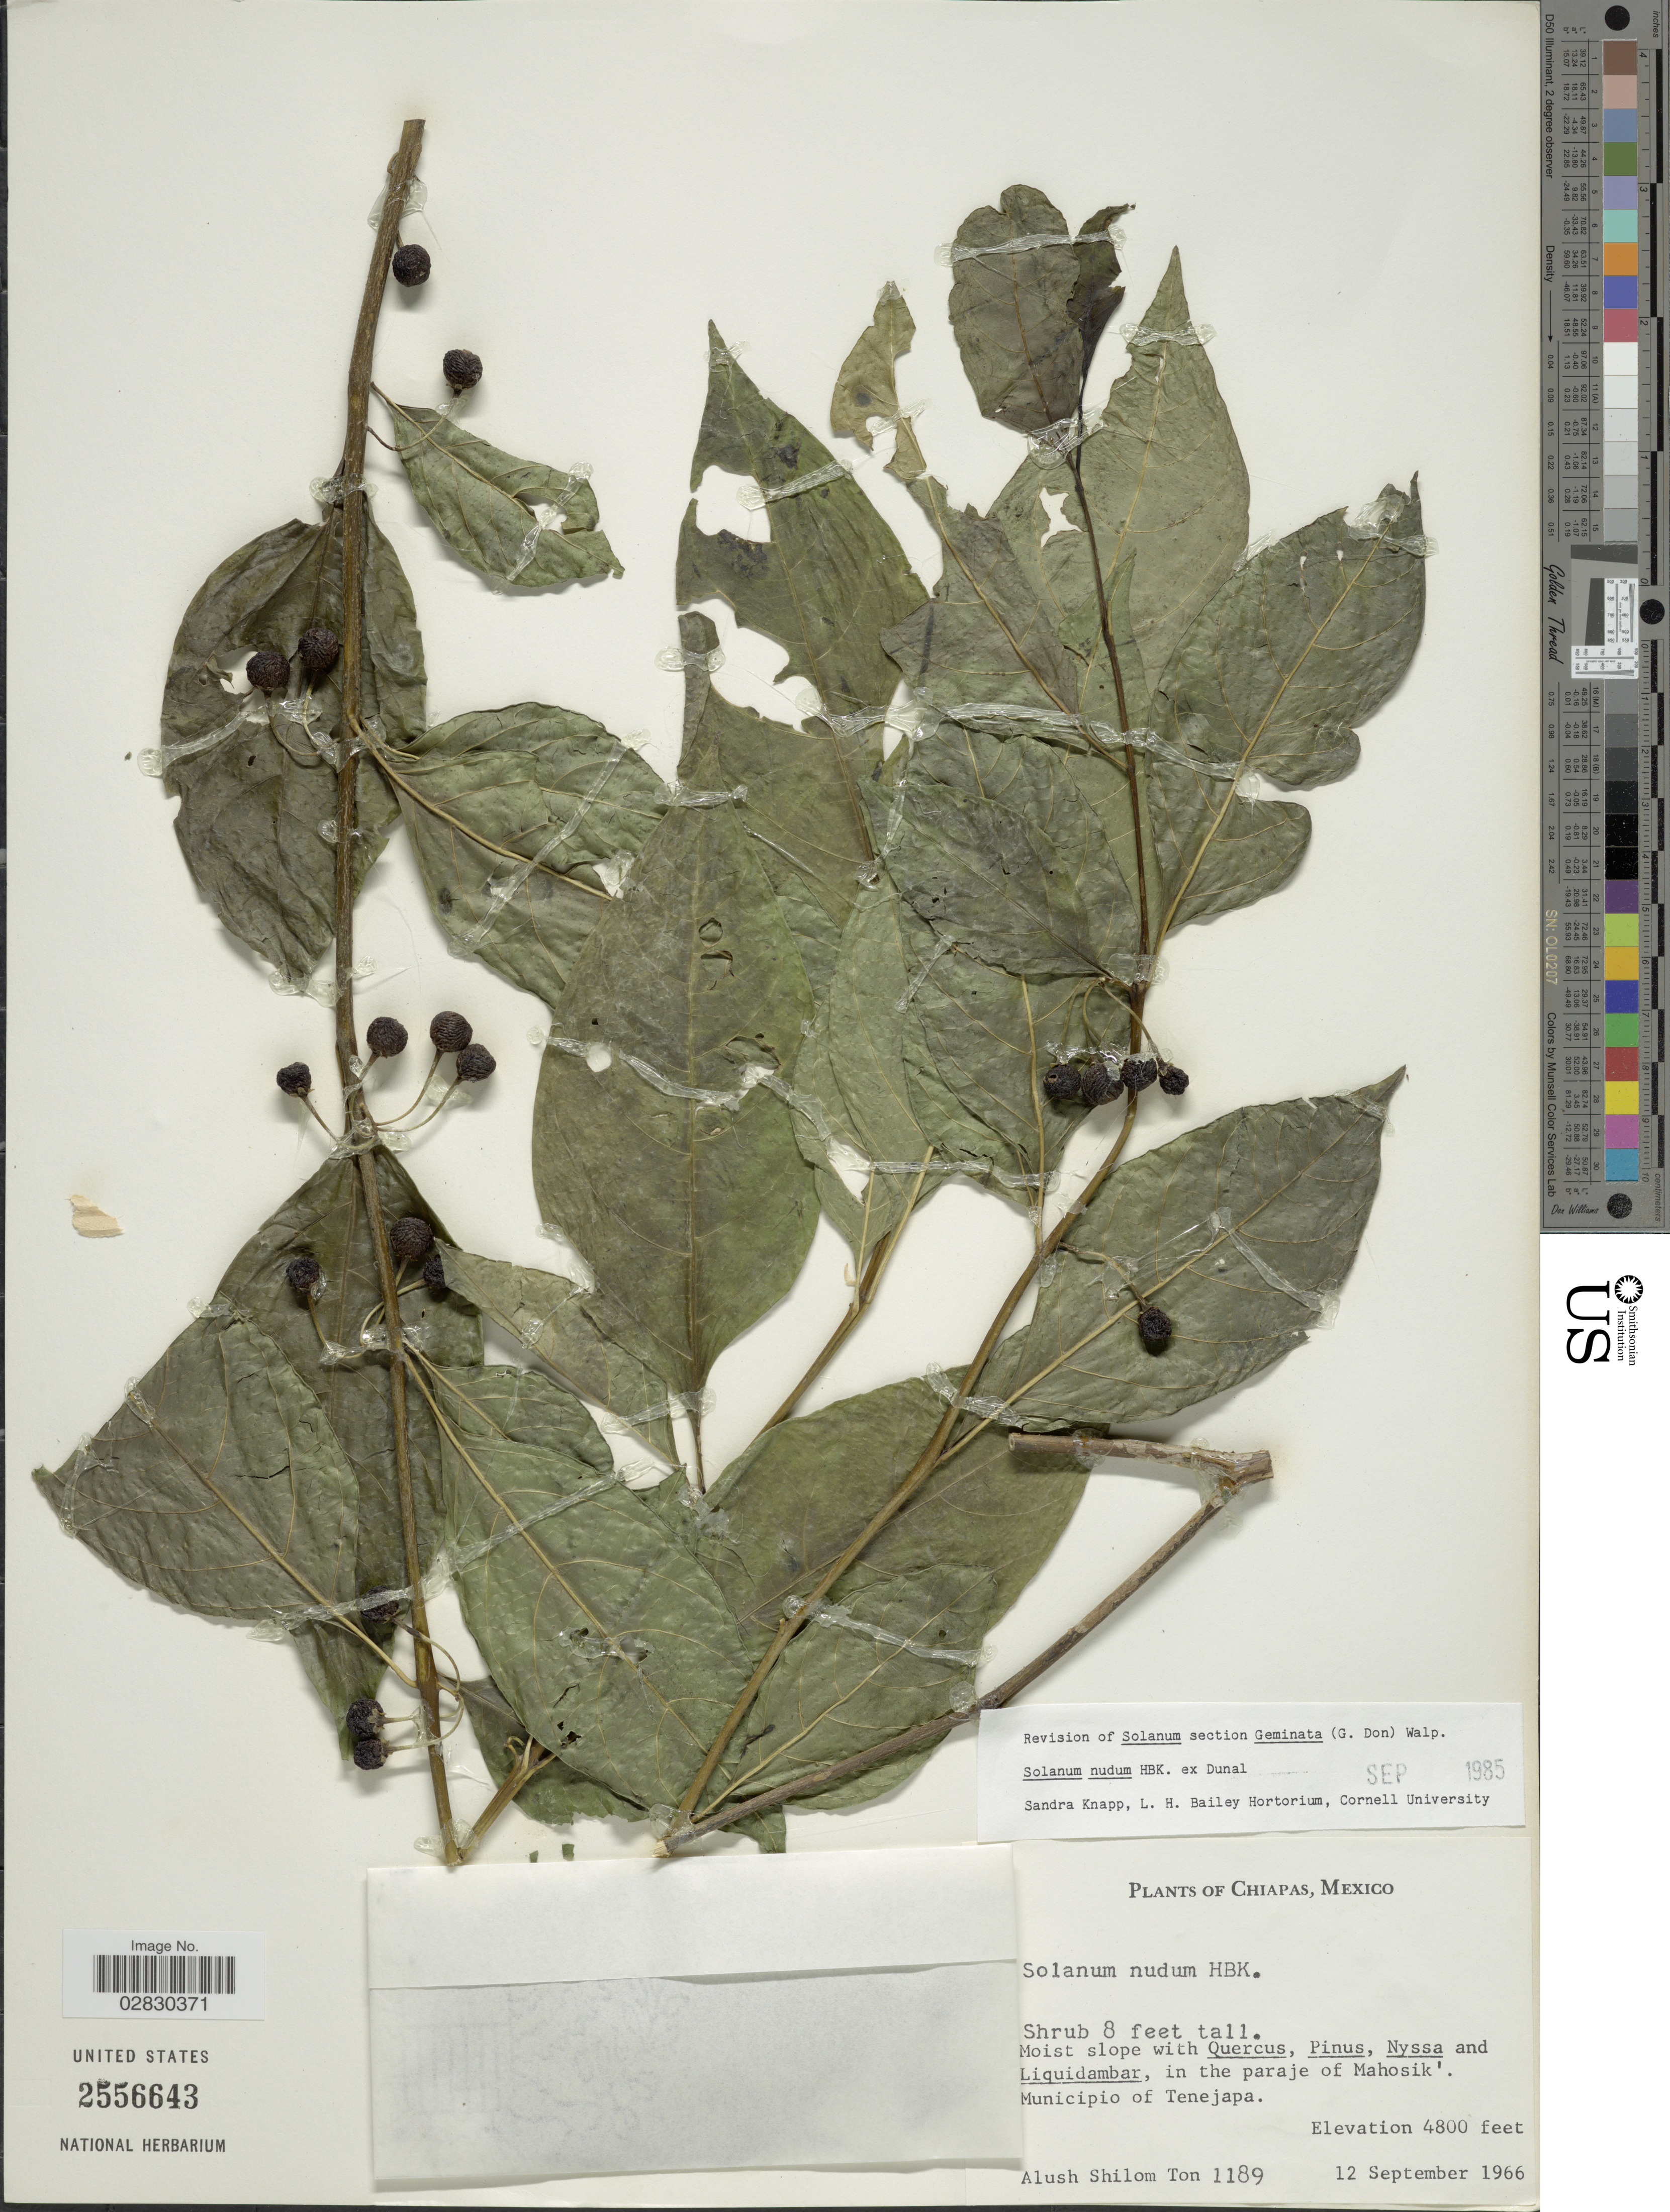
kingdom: Plantae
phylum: Tracheophyta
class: Magnoliopsida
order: Solanales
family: Solanaceae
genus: Solanum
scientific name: Solanum nudum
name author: Humb. & Bonpl. ex Dunal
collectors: A. M. Ton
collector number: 1189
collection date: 1966-09-12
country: Mexico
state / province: Chiapas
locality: Moist slope with Quercus, Pinus, Nyssa and Liquidambar, in the paraje of Mahosik'. Municipio of Tenejapa.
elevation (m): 1463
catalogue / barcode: US 2556643